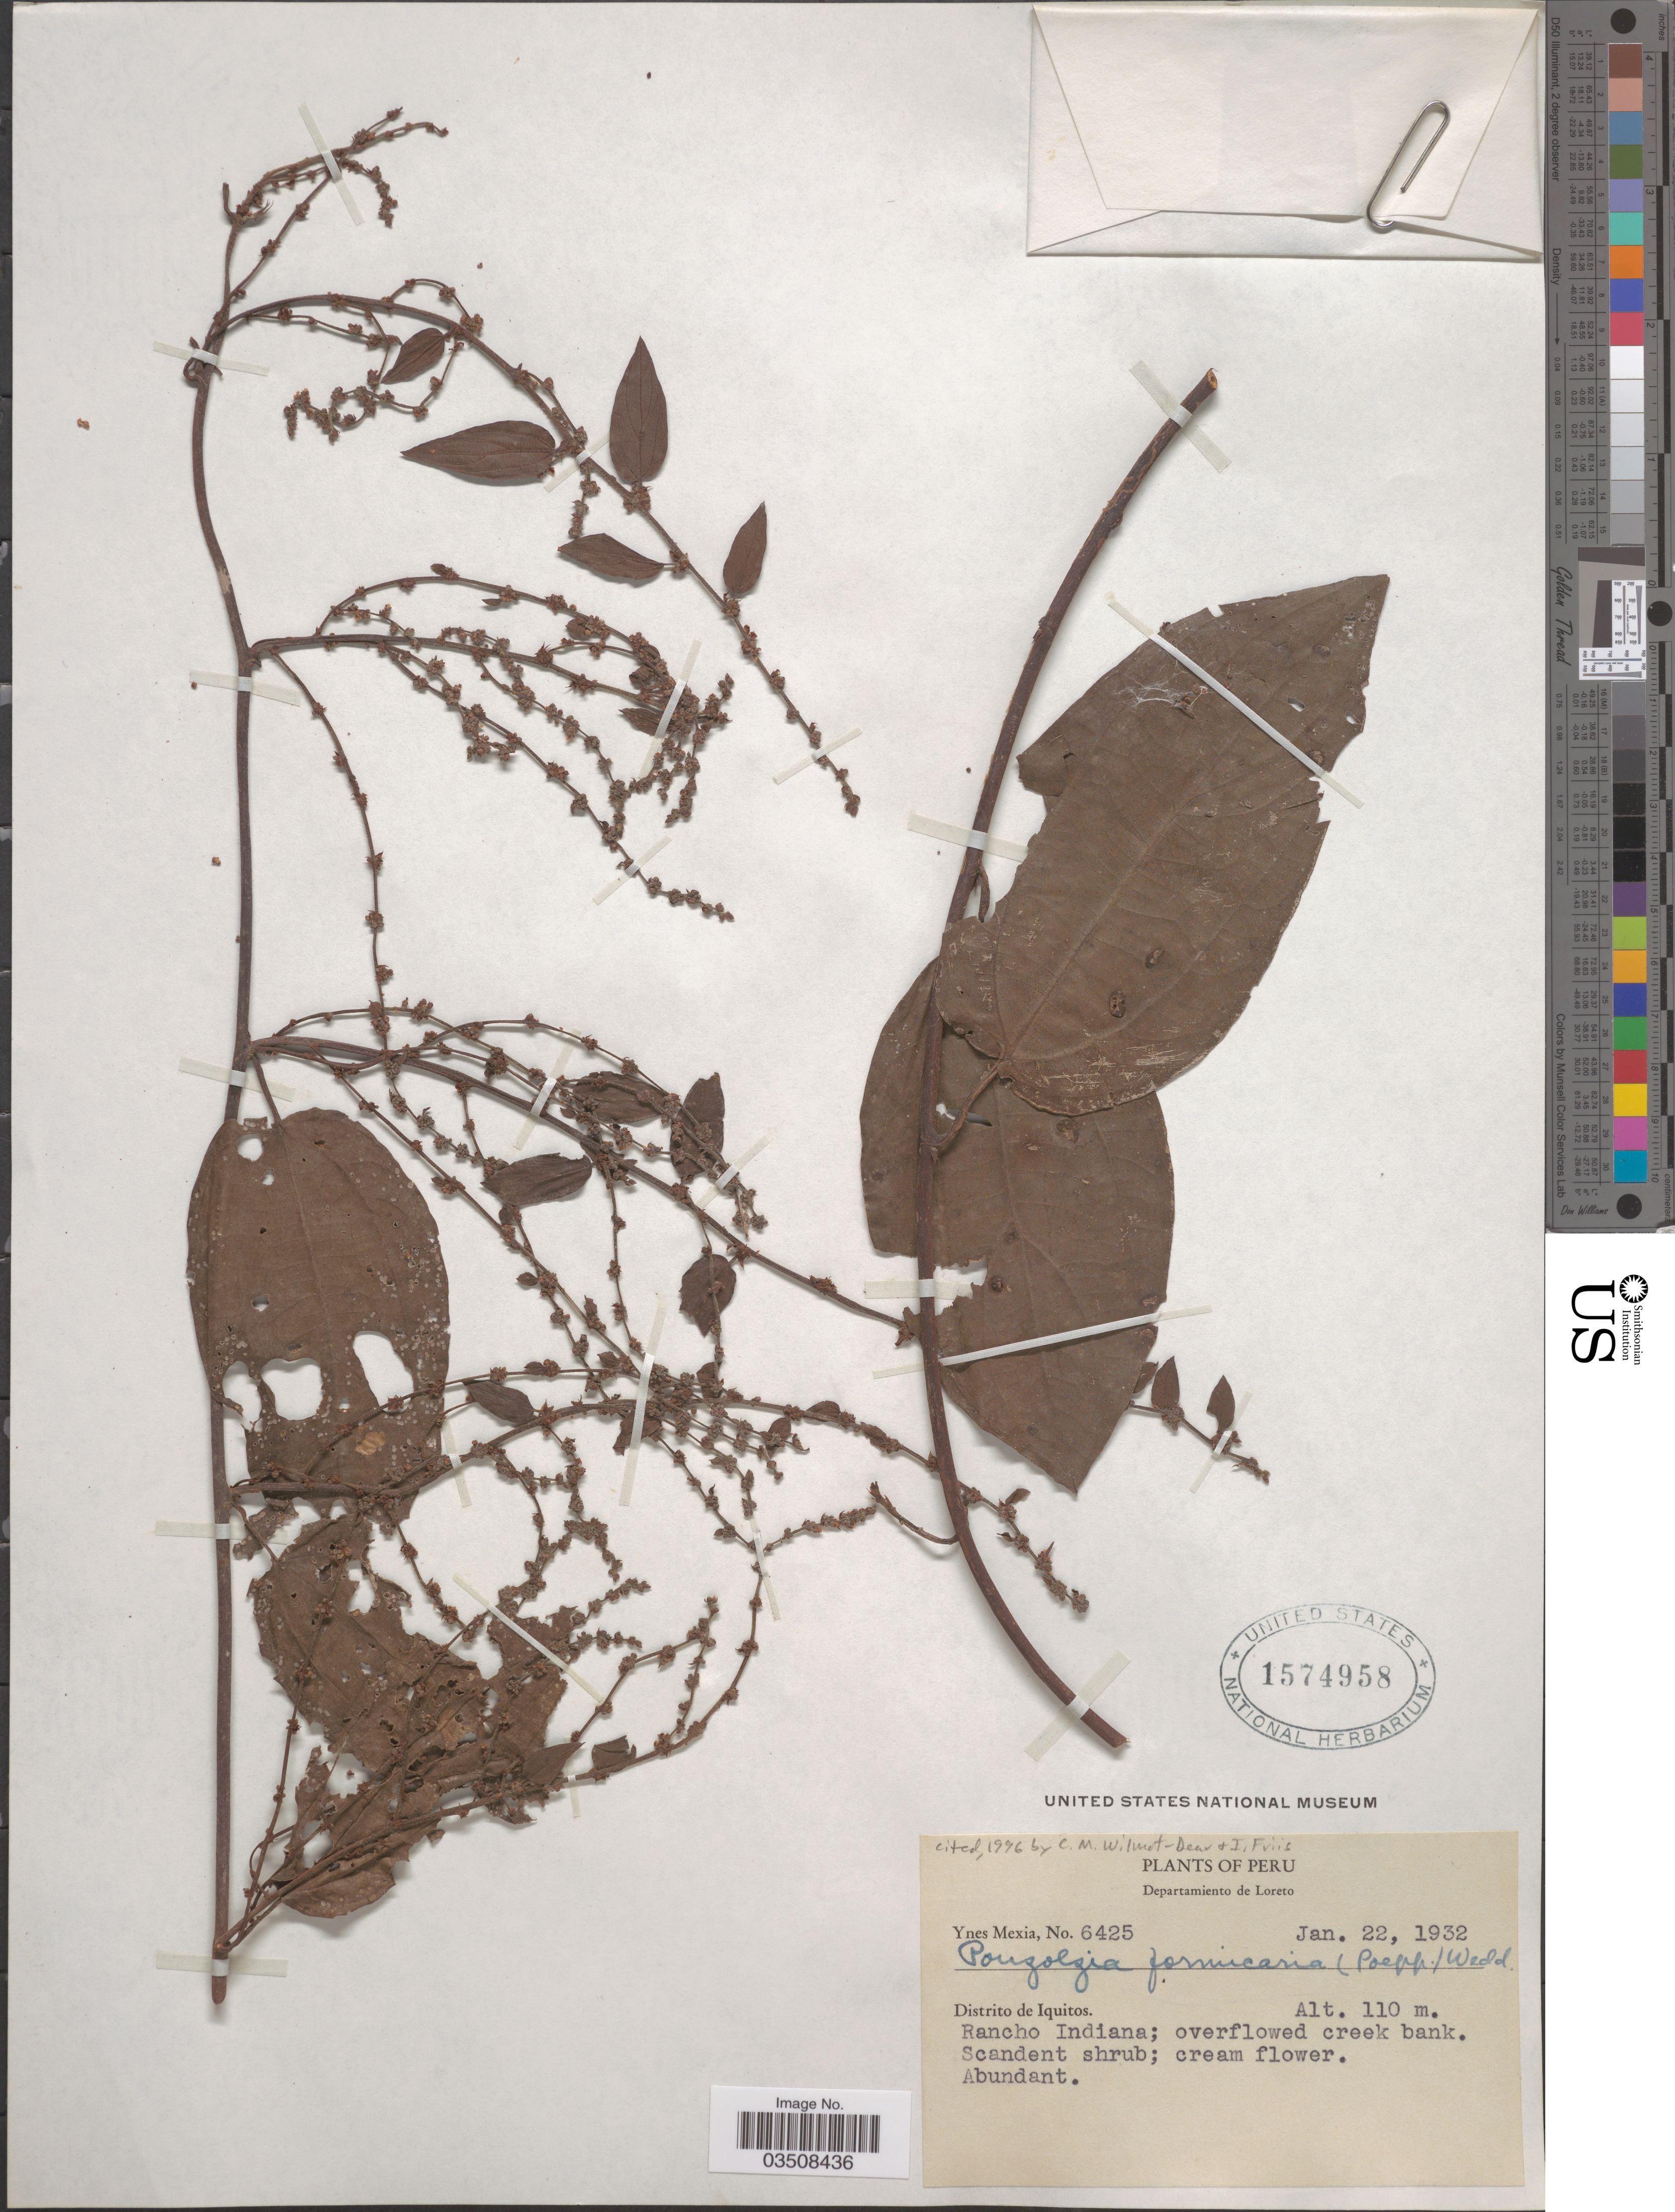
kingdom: Plantae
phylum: Tracheophyta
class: Magnoliopsida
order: Rosales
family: Urticaceae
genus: Pouzolzia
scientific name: Pouzolzia formicaria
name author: (Poepp. ex Wedd.) Wedd.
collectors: Y. Mexia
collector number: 6425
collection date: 1932-01-22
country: Peru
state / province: Loreto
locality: Departamiento de Loreto. Distrito de Iquitos. Rancho Indiana; overflowed creek bank.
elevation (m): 110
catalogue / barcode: US 1574958